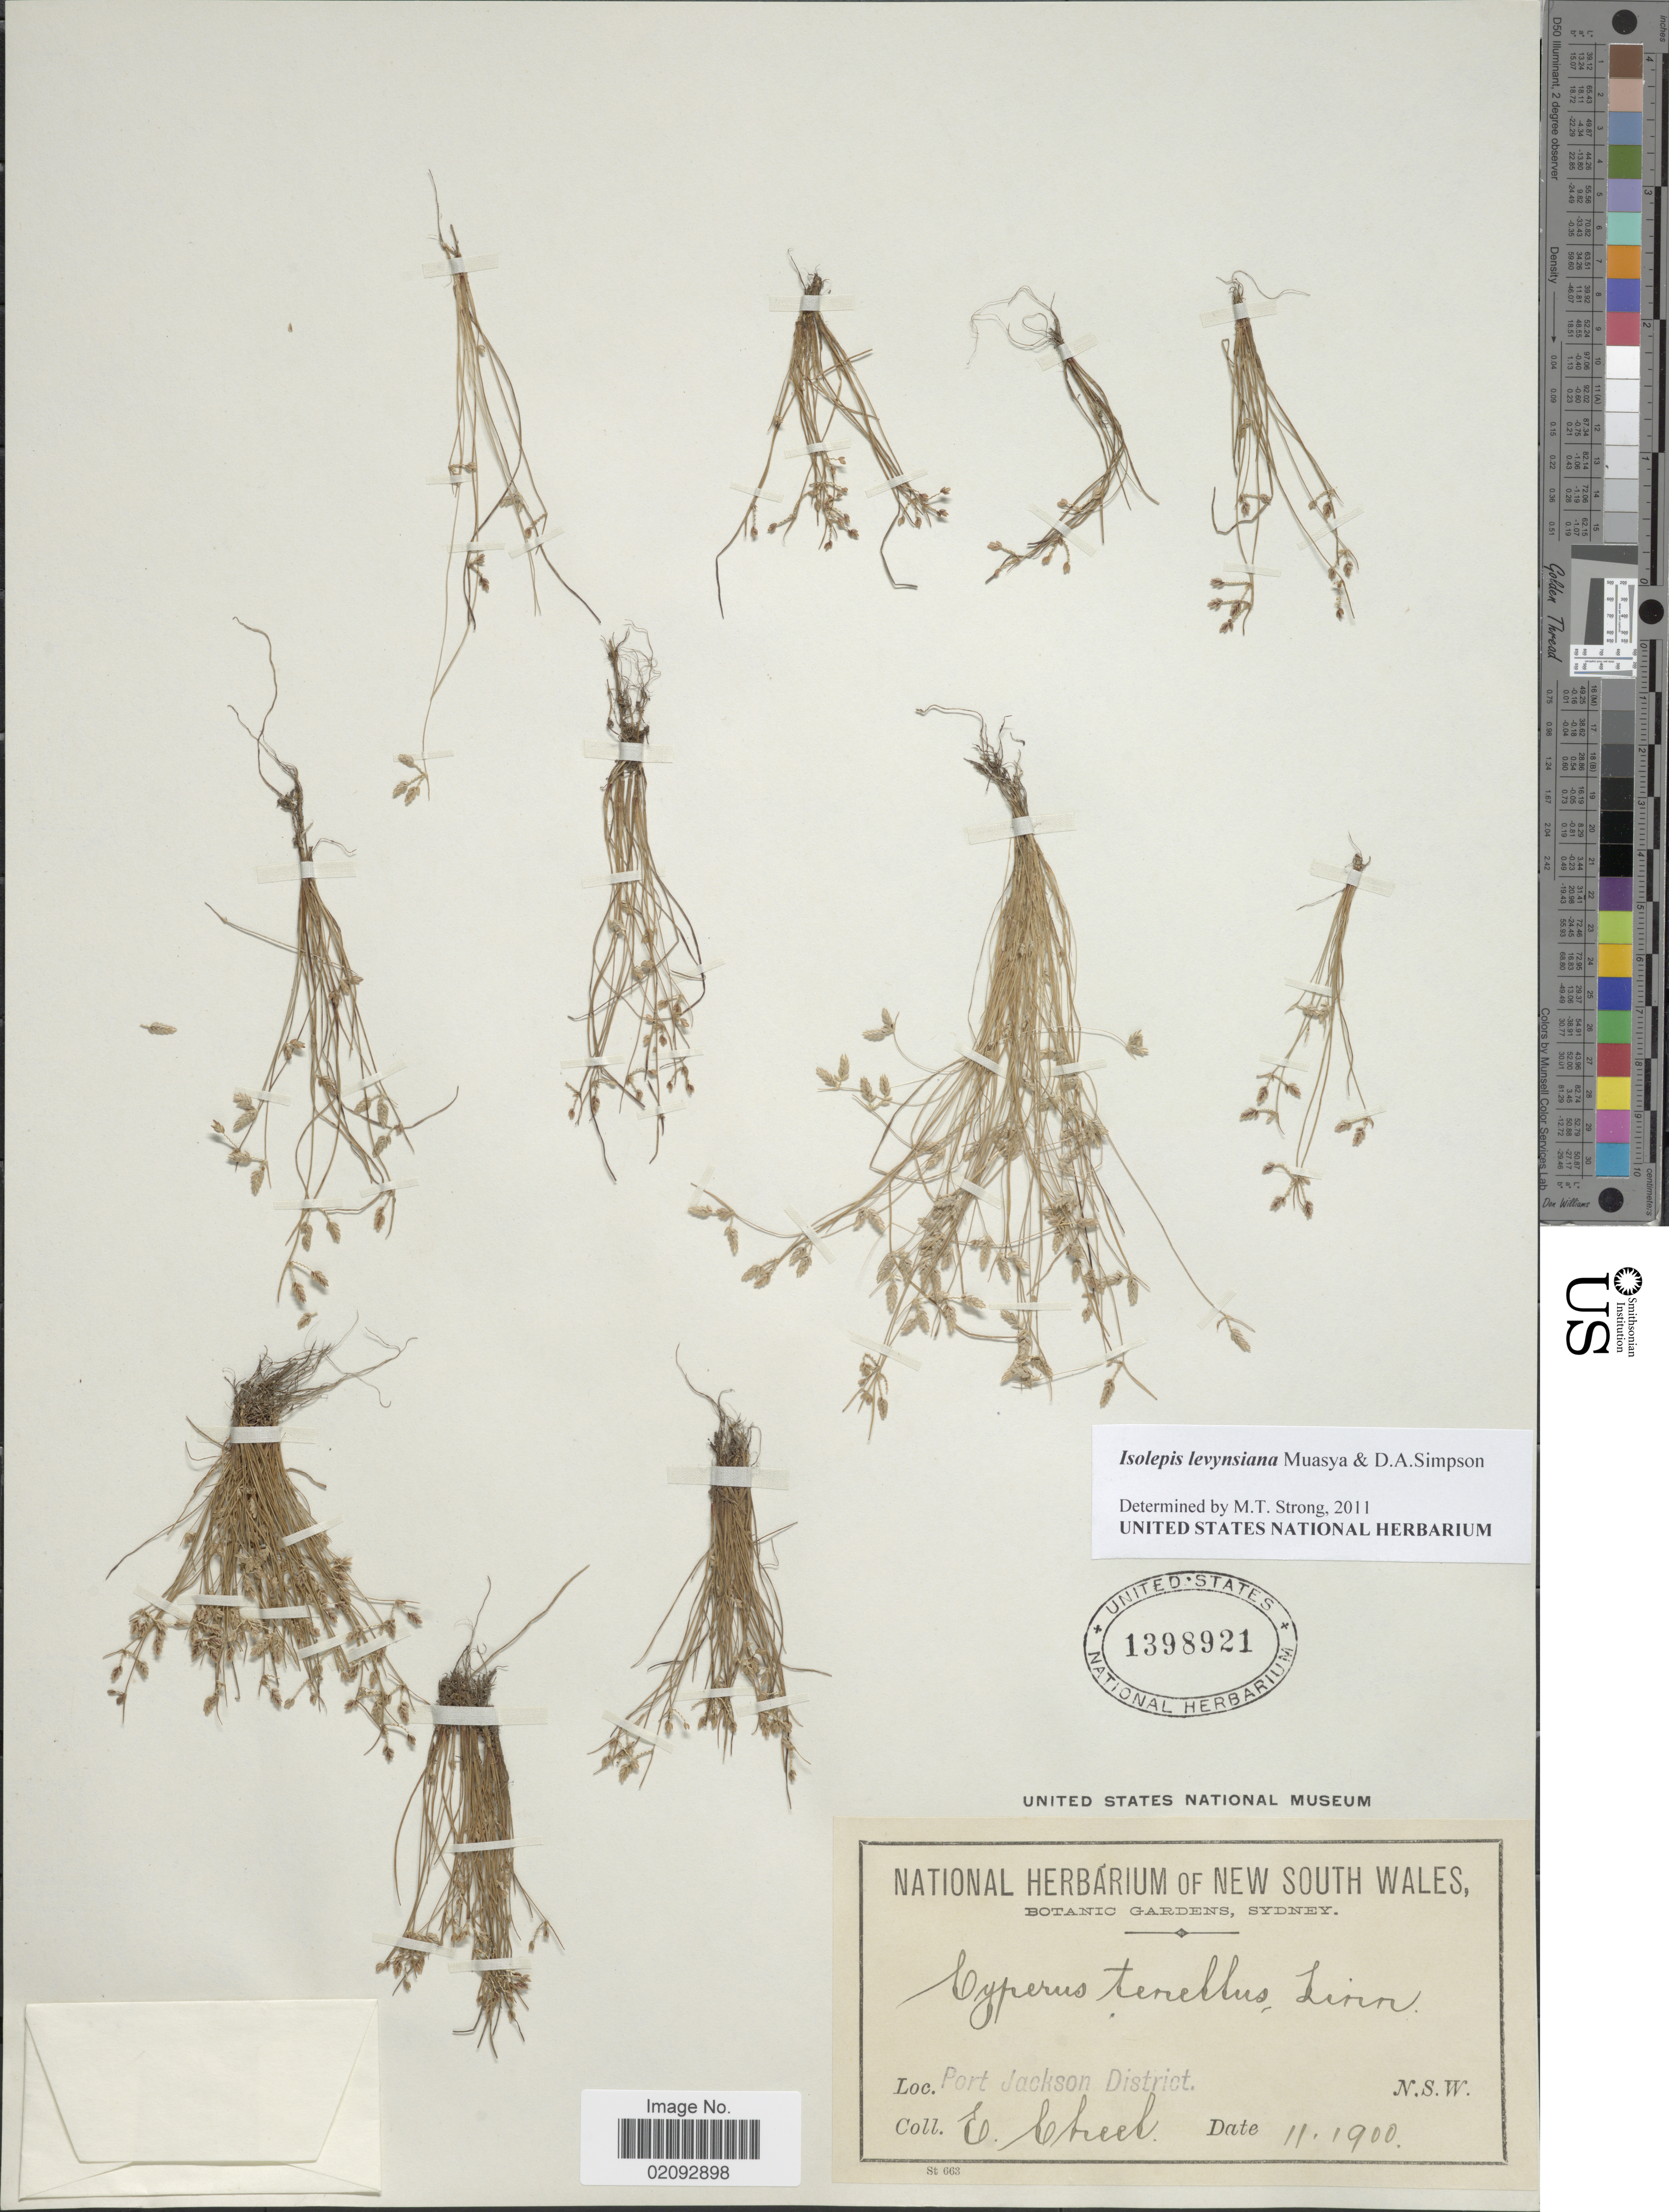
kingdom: Plantae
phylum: Tracheophyta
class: Liliopsida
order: Poales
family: Cyperaceae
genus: Isolepis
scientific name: Isolepis levynsiana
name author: Muasya & D.A. Simpson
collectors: E. Cheel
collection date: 1900-11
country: Australia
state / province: New South Wales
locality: Port Jackson District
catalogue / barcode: US 1398921